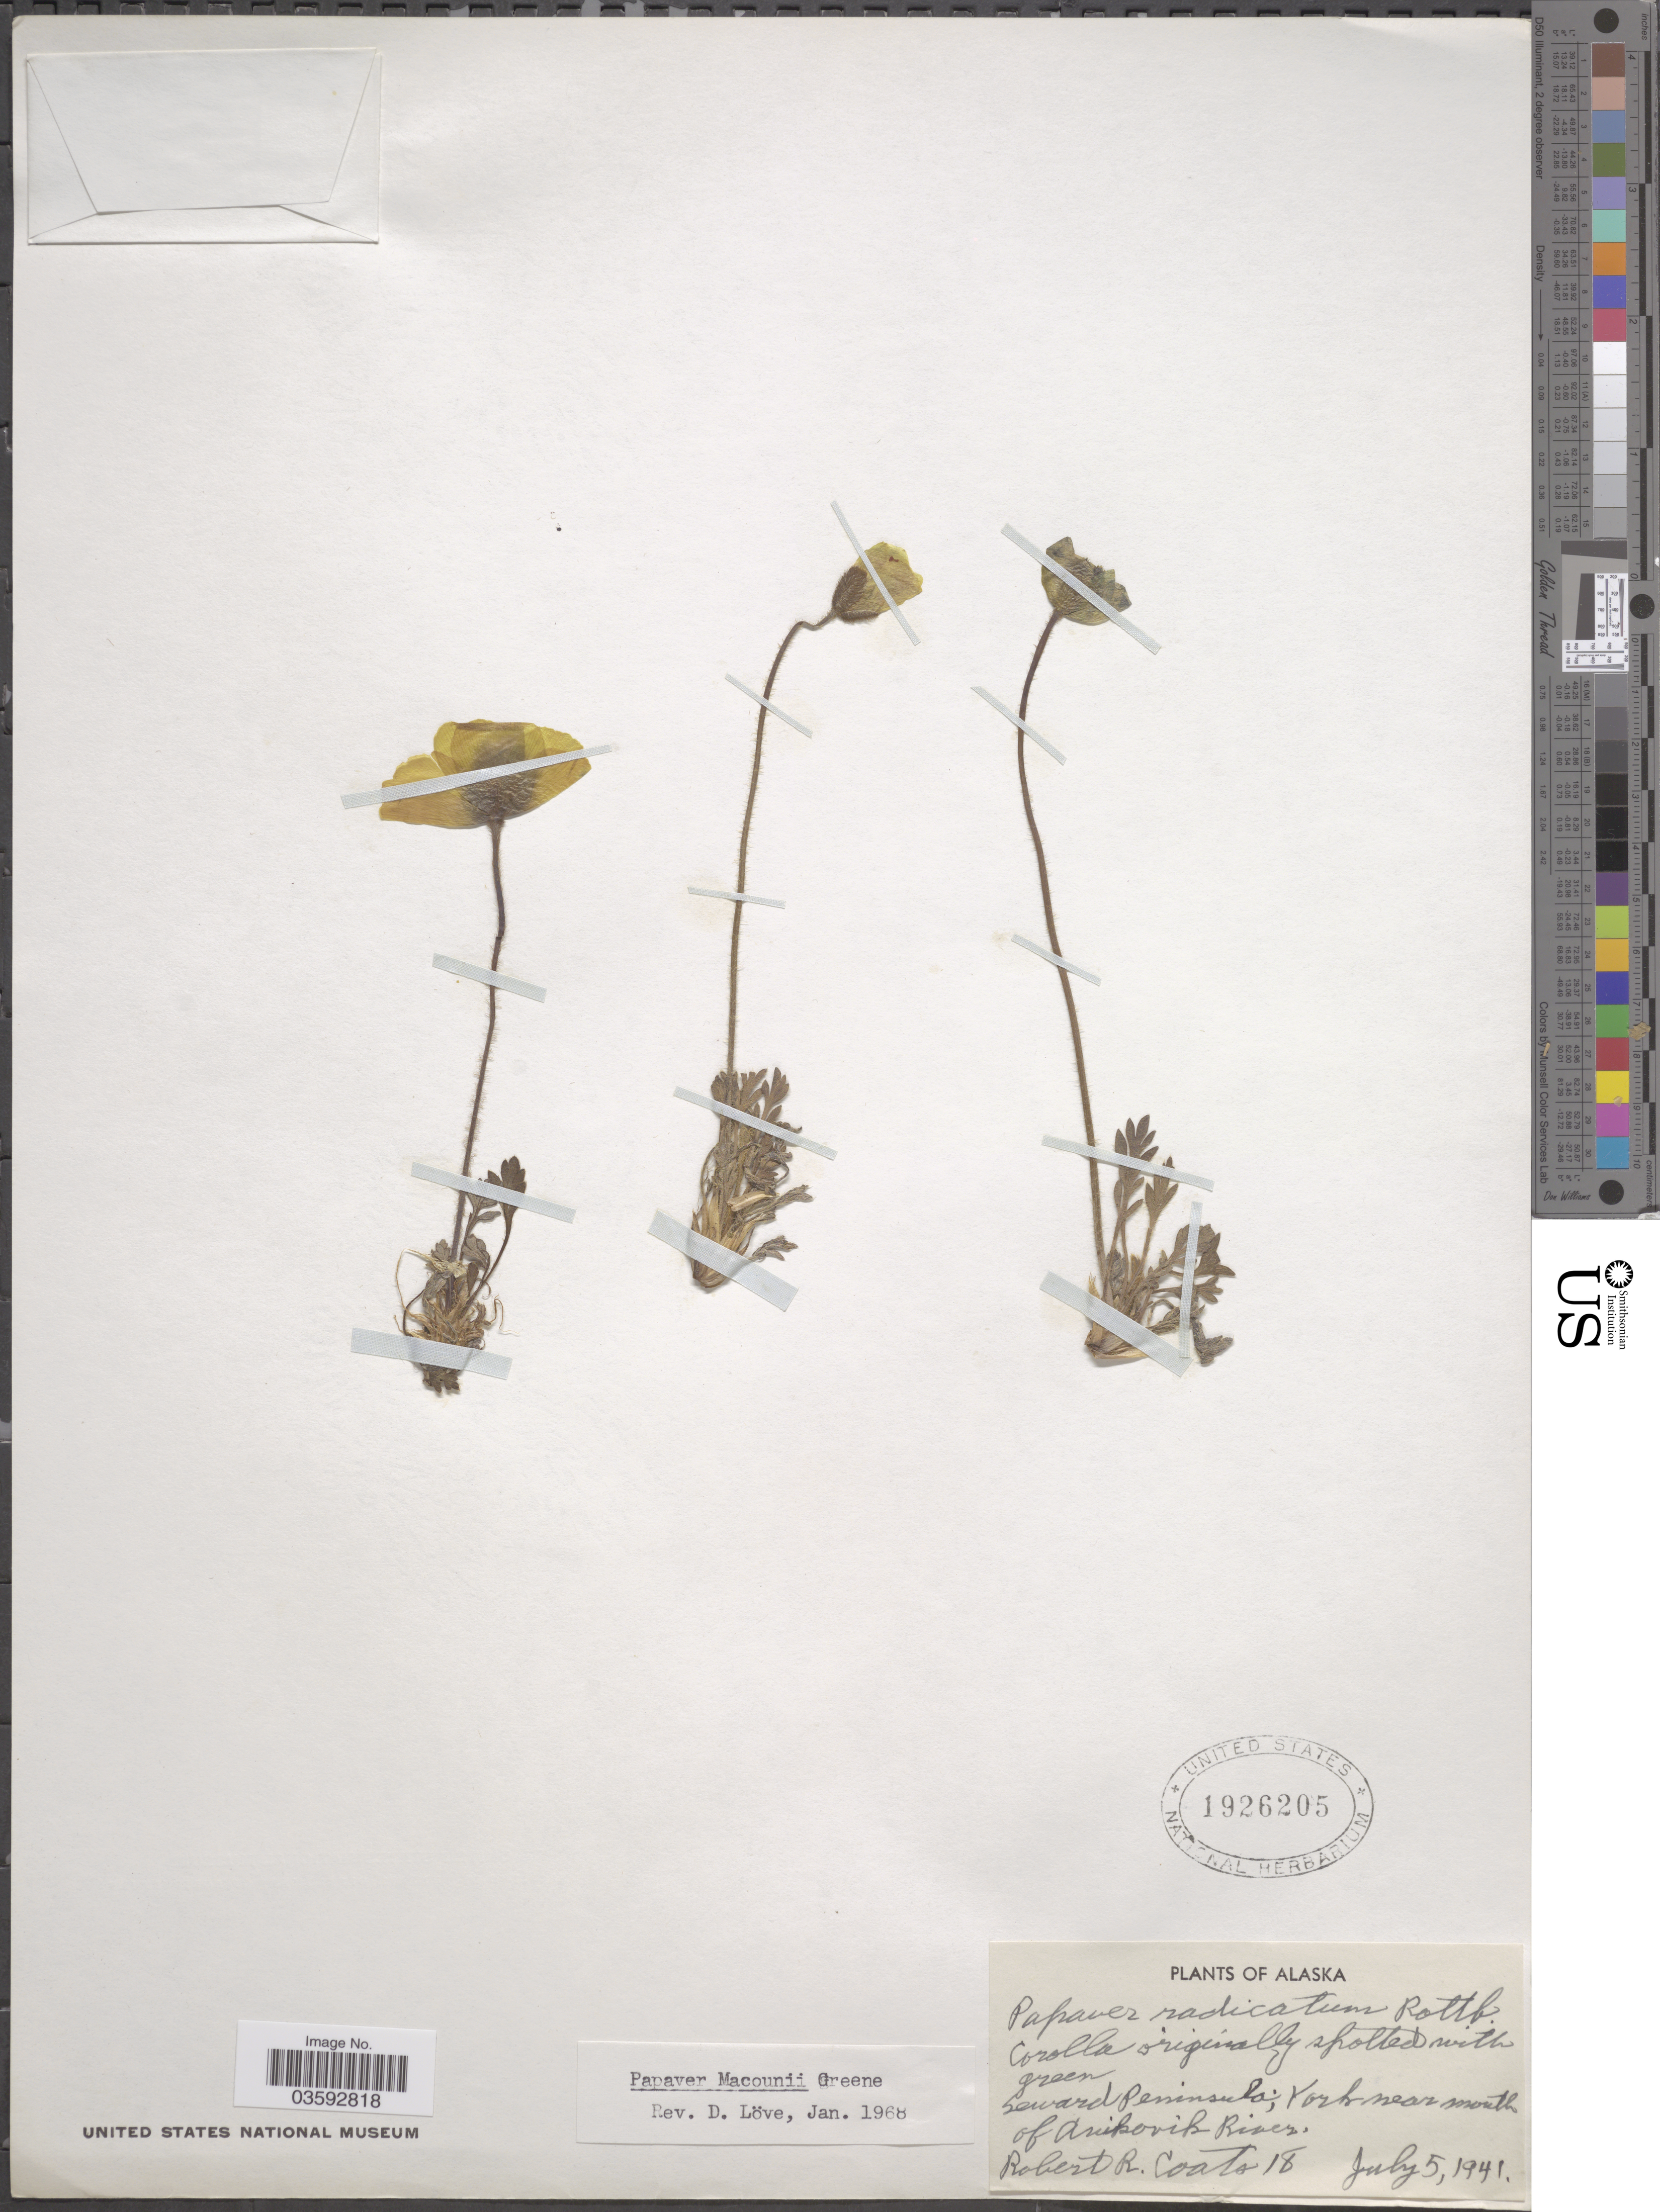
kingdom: Plantae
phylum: Tracheophyta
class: Magnoliopsida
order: Ranunculales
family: Papaveraceae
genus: Papaver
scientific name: Papaver macounii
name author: Greene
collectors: R. Coats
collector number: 18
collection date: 1941-07-05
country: United States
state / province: Alaska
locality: Seward Peninsula; York near mouth of Anikovik River.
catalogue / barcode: US 1926205